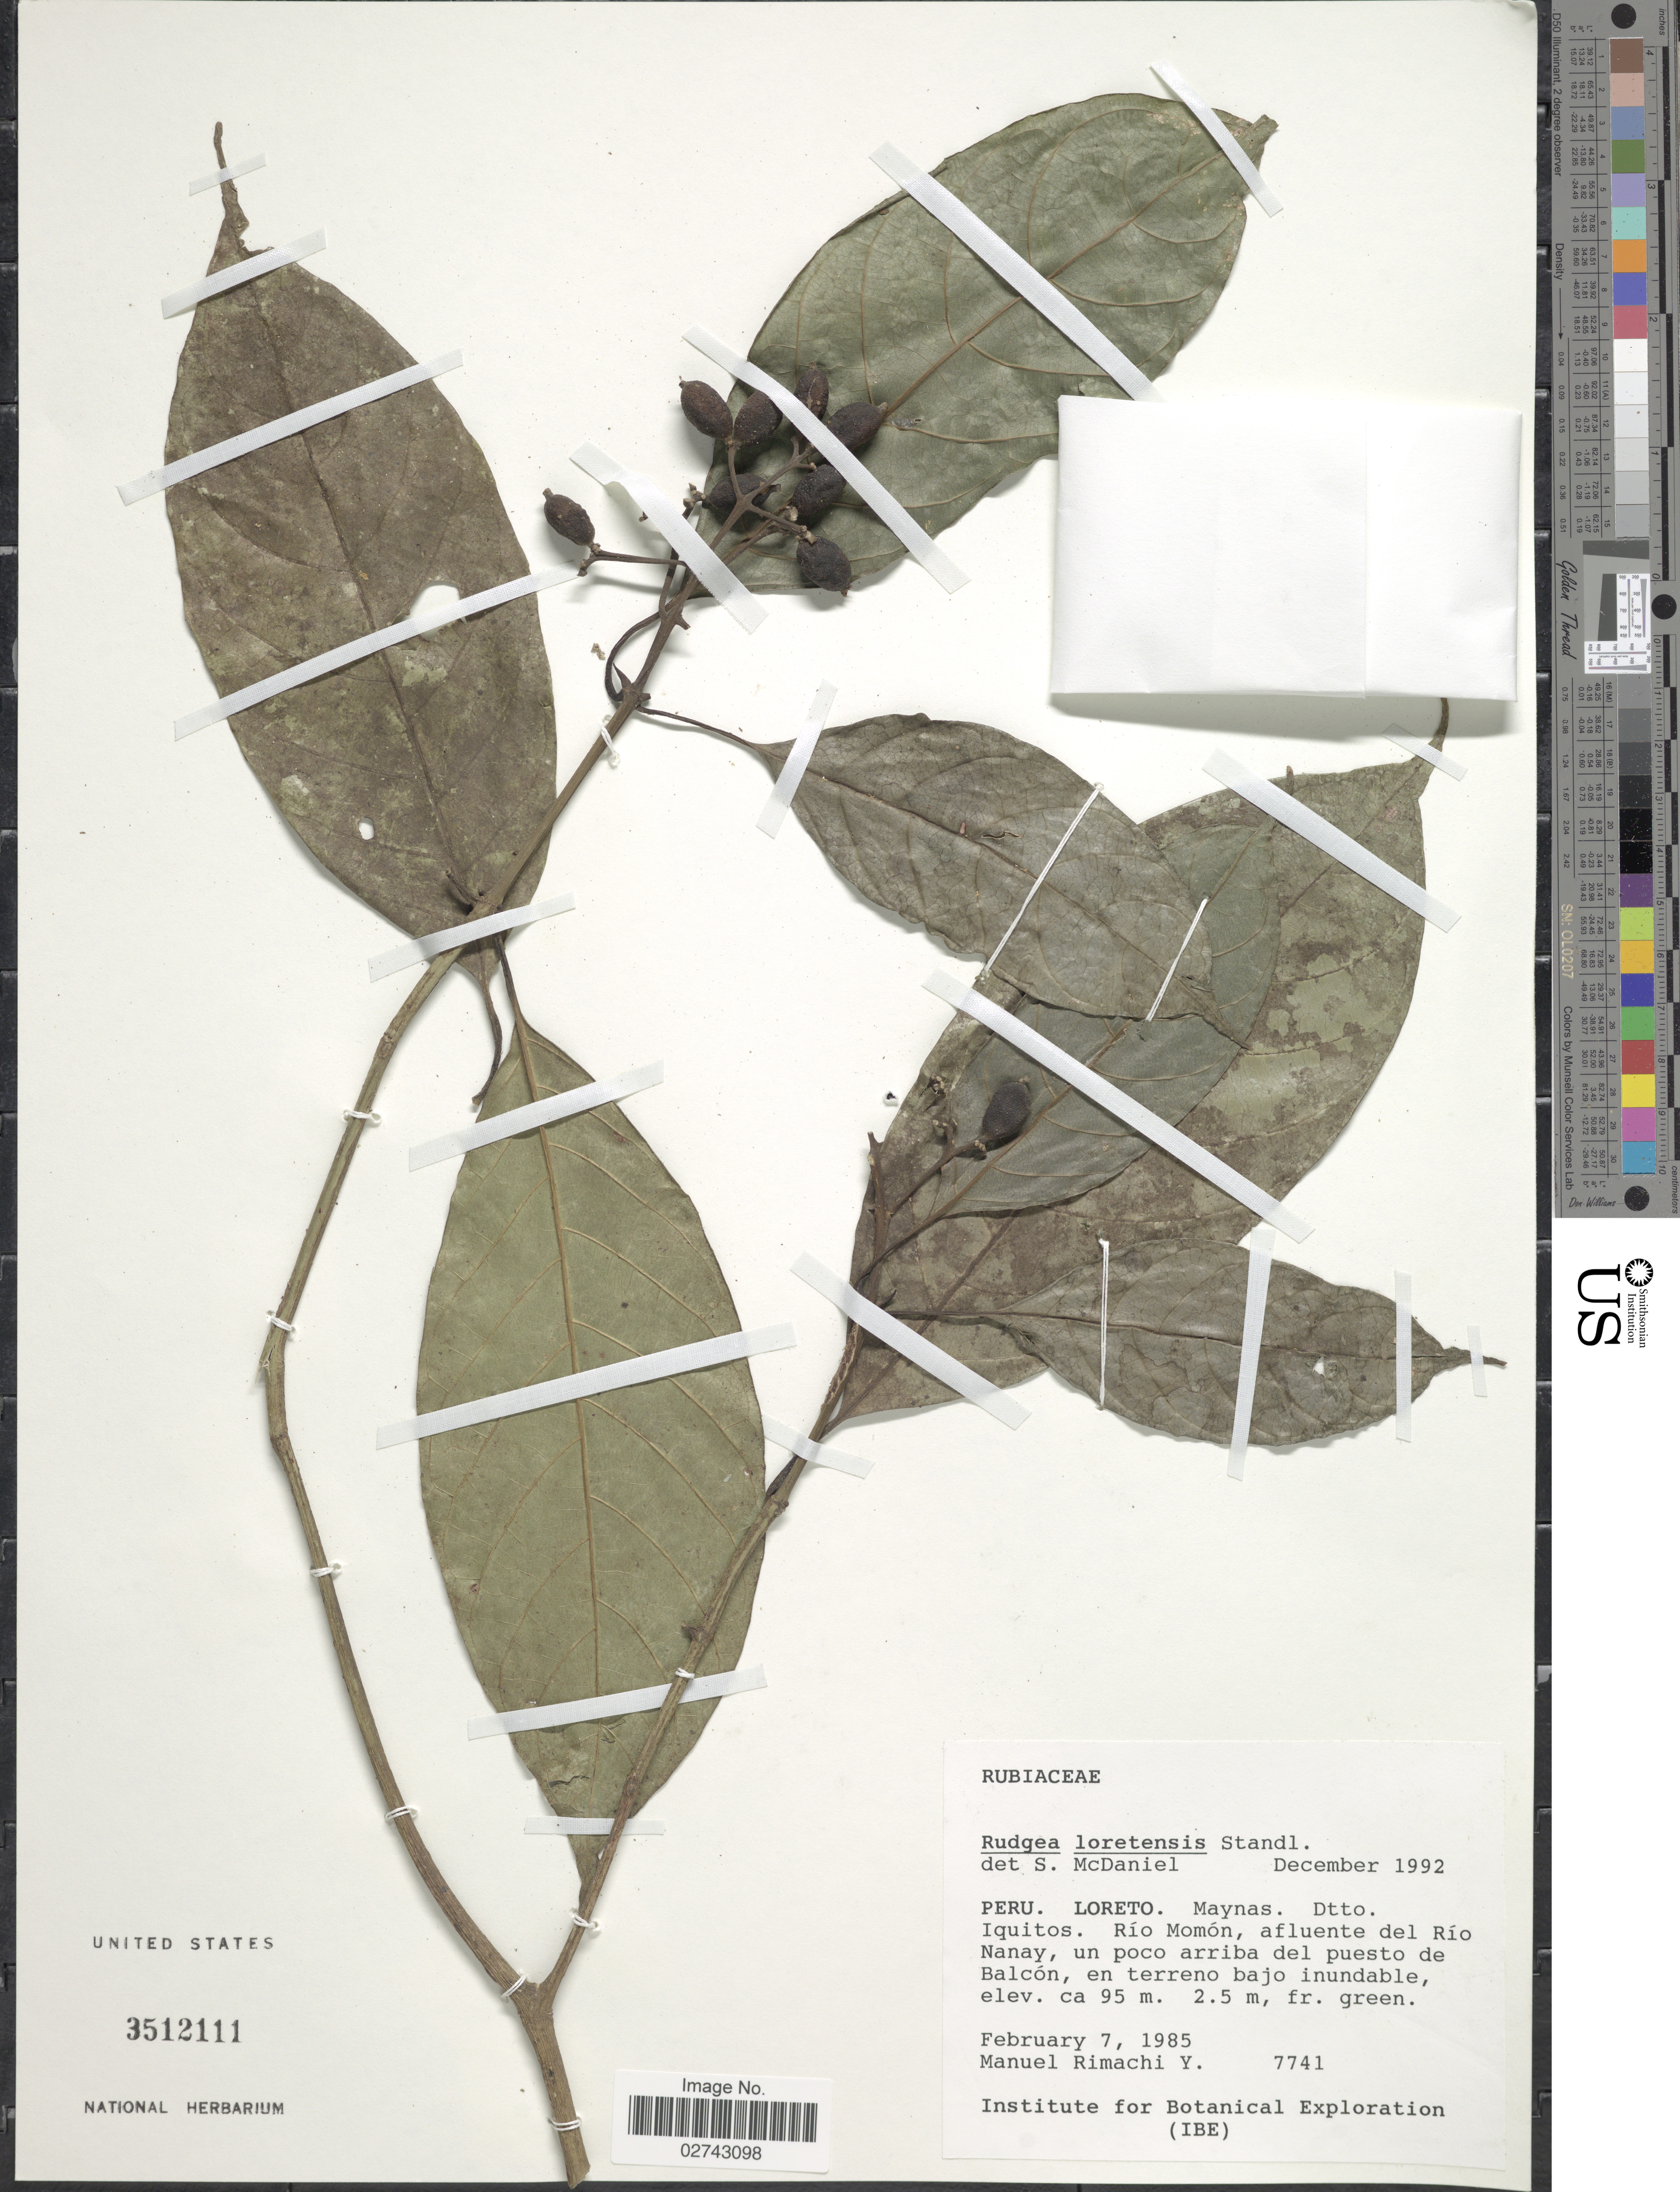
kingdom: Plantae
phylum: Tracheophyta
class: Magnoliopsida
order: Gentianales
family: Rubiaceae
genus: Rudgea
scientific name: Rudgea loretensis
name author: Standl.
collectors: M. Rimachi Y.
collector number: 7741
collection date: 1985-02-07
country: Peru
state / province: Loreto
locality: Maynas. dtto. Iquitos. Rio Momon, afluente del Rio Nanay, un poco arriba del puesto de Balcon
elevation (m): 95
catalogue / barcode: US 3512111